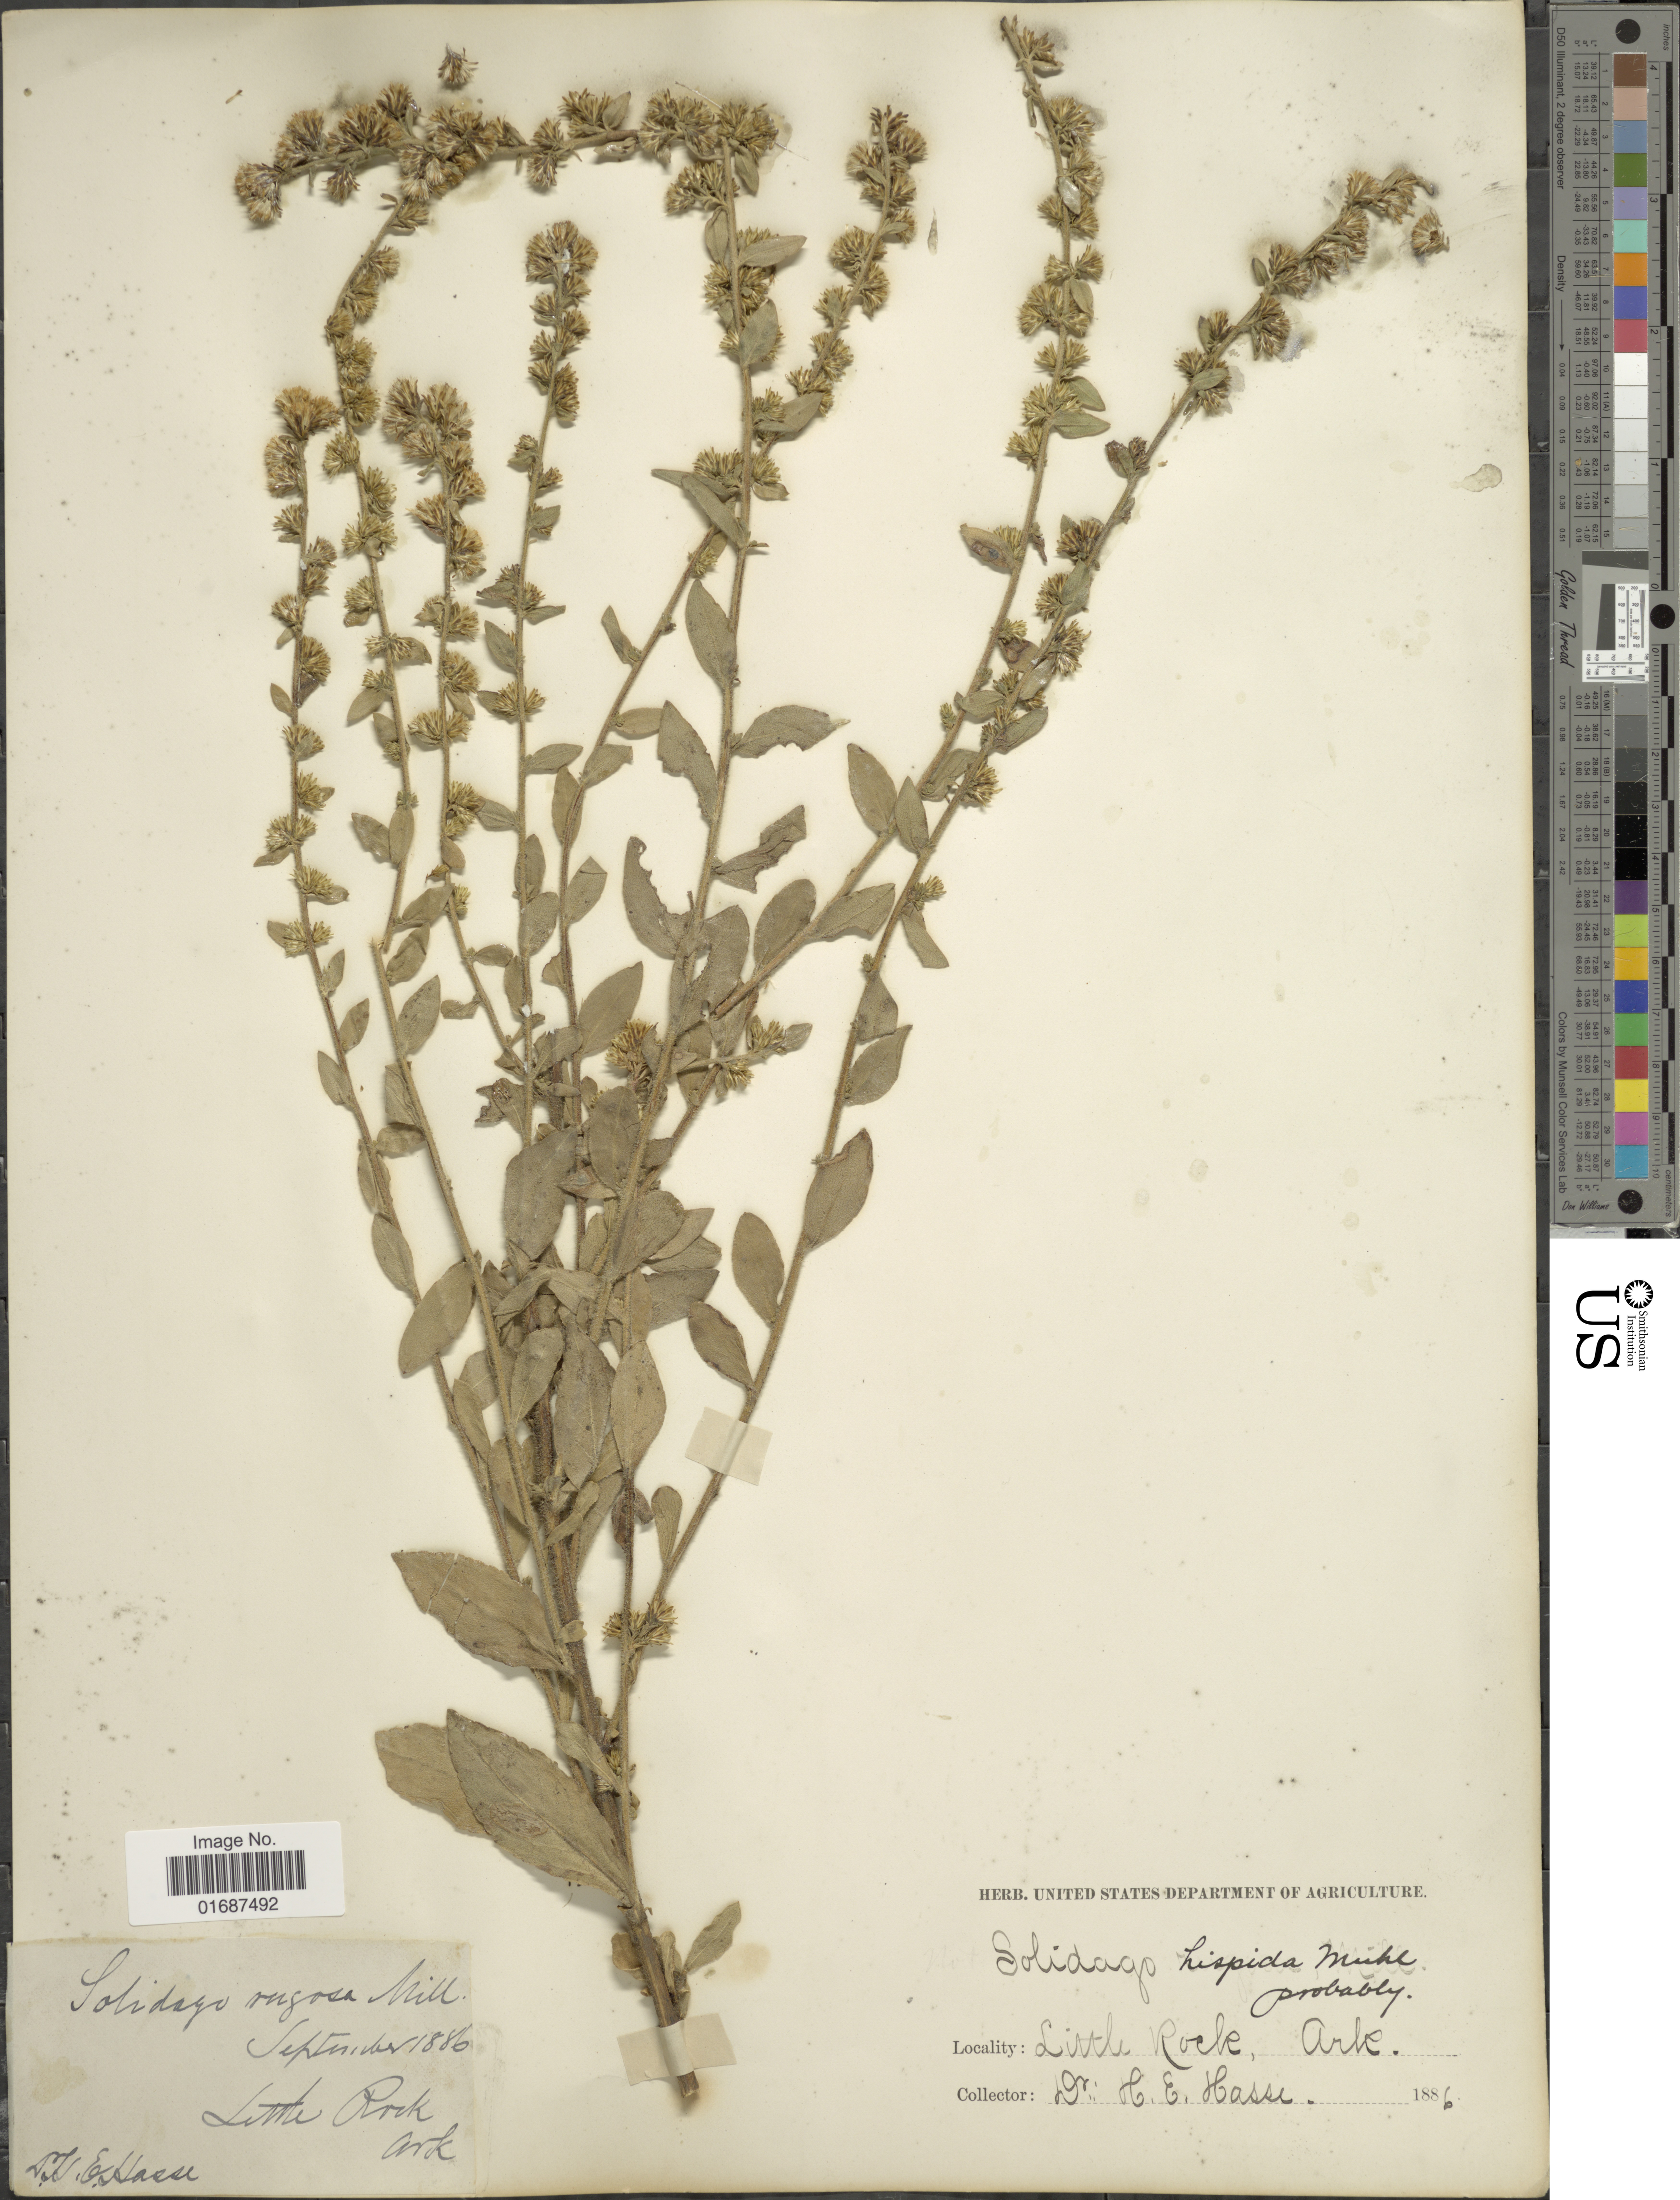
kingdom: Plantae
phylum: Tracheophyta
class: Magnoliopsida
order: Asterales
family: Asteraceae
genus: Solidago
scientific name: Solidago hispida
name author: Muhl. ex Willd.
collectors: H. E. Hasse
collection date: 1886-09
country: United States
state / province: Arkansas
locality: Little Rock